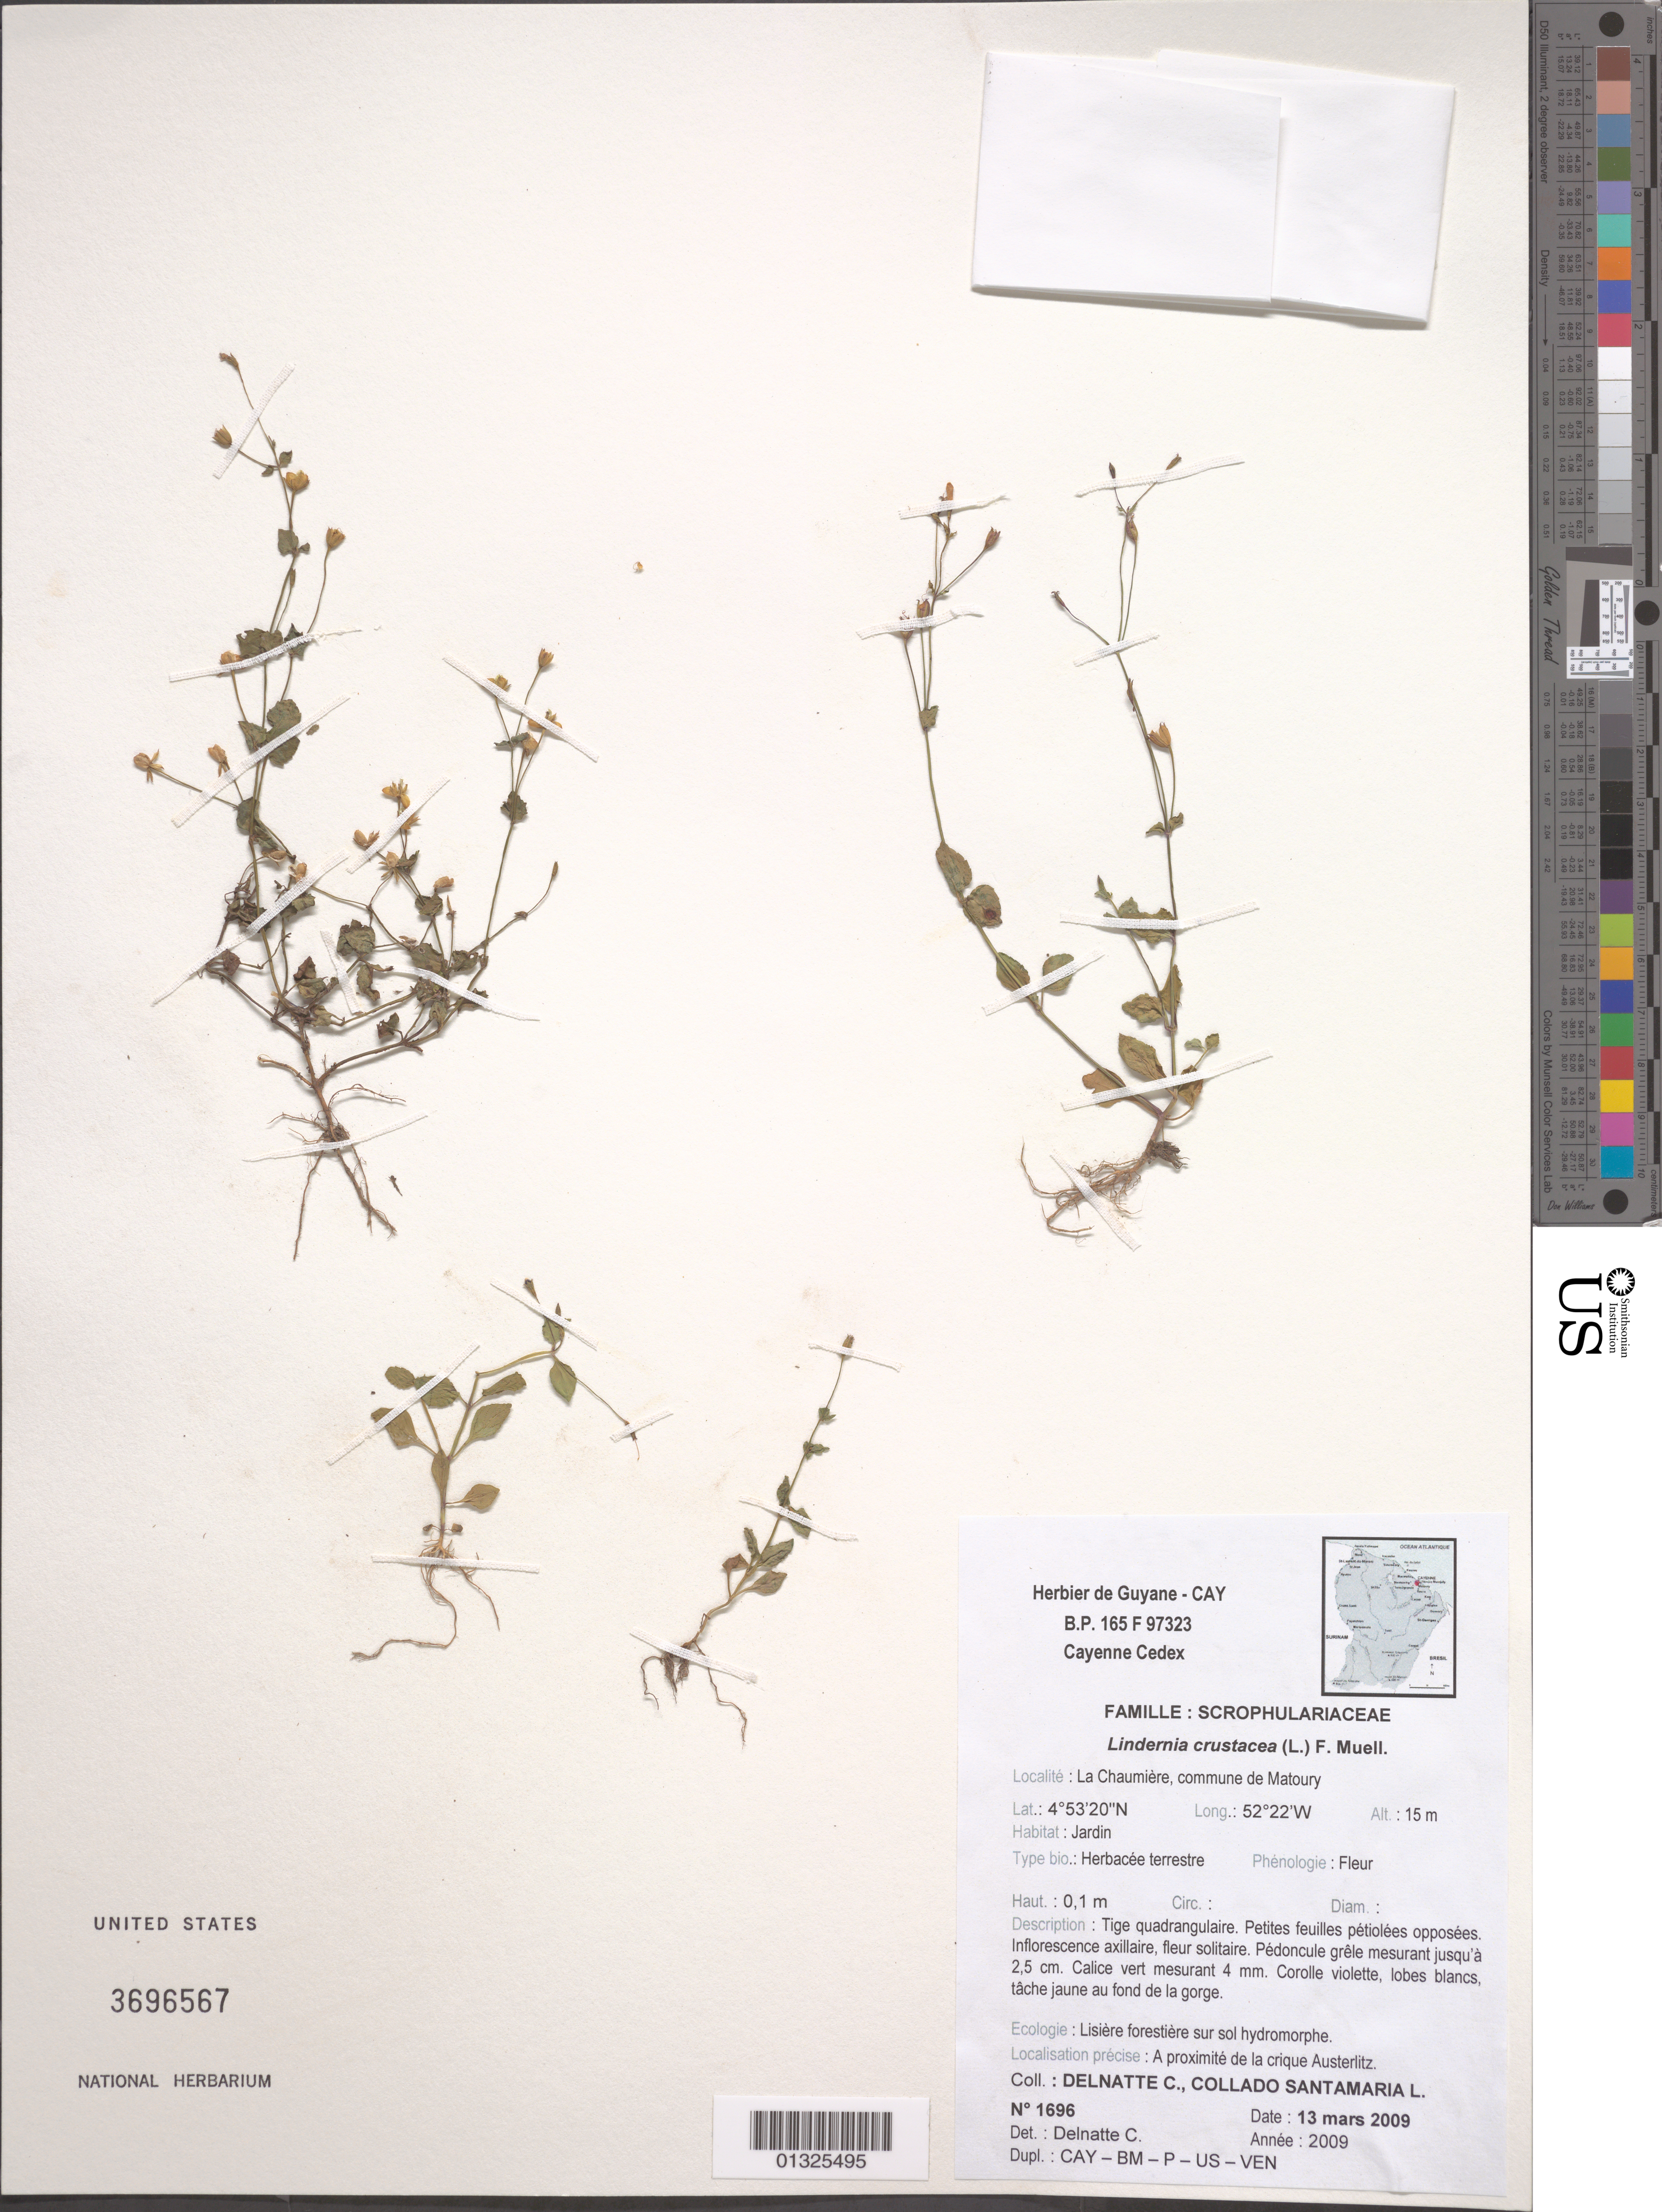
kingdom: Plantae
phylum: Tracheophyta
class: Magnoliopsida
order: Lamiales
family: Linderniaceae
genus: Lindernia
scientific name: Lindernia crustacea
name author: (L.) F. Muell.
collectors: C. Delnatte & L. Collado Santamaria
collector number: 1696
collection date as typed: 13 March 2009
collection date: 2009-03-13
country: French Guiana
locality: La Chaumiere, commune de Matoury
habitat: Jardin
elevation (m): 15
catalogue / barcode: US 3696567